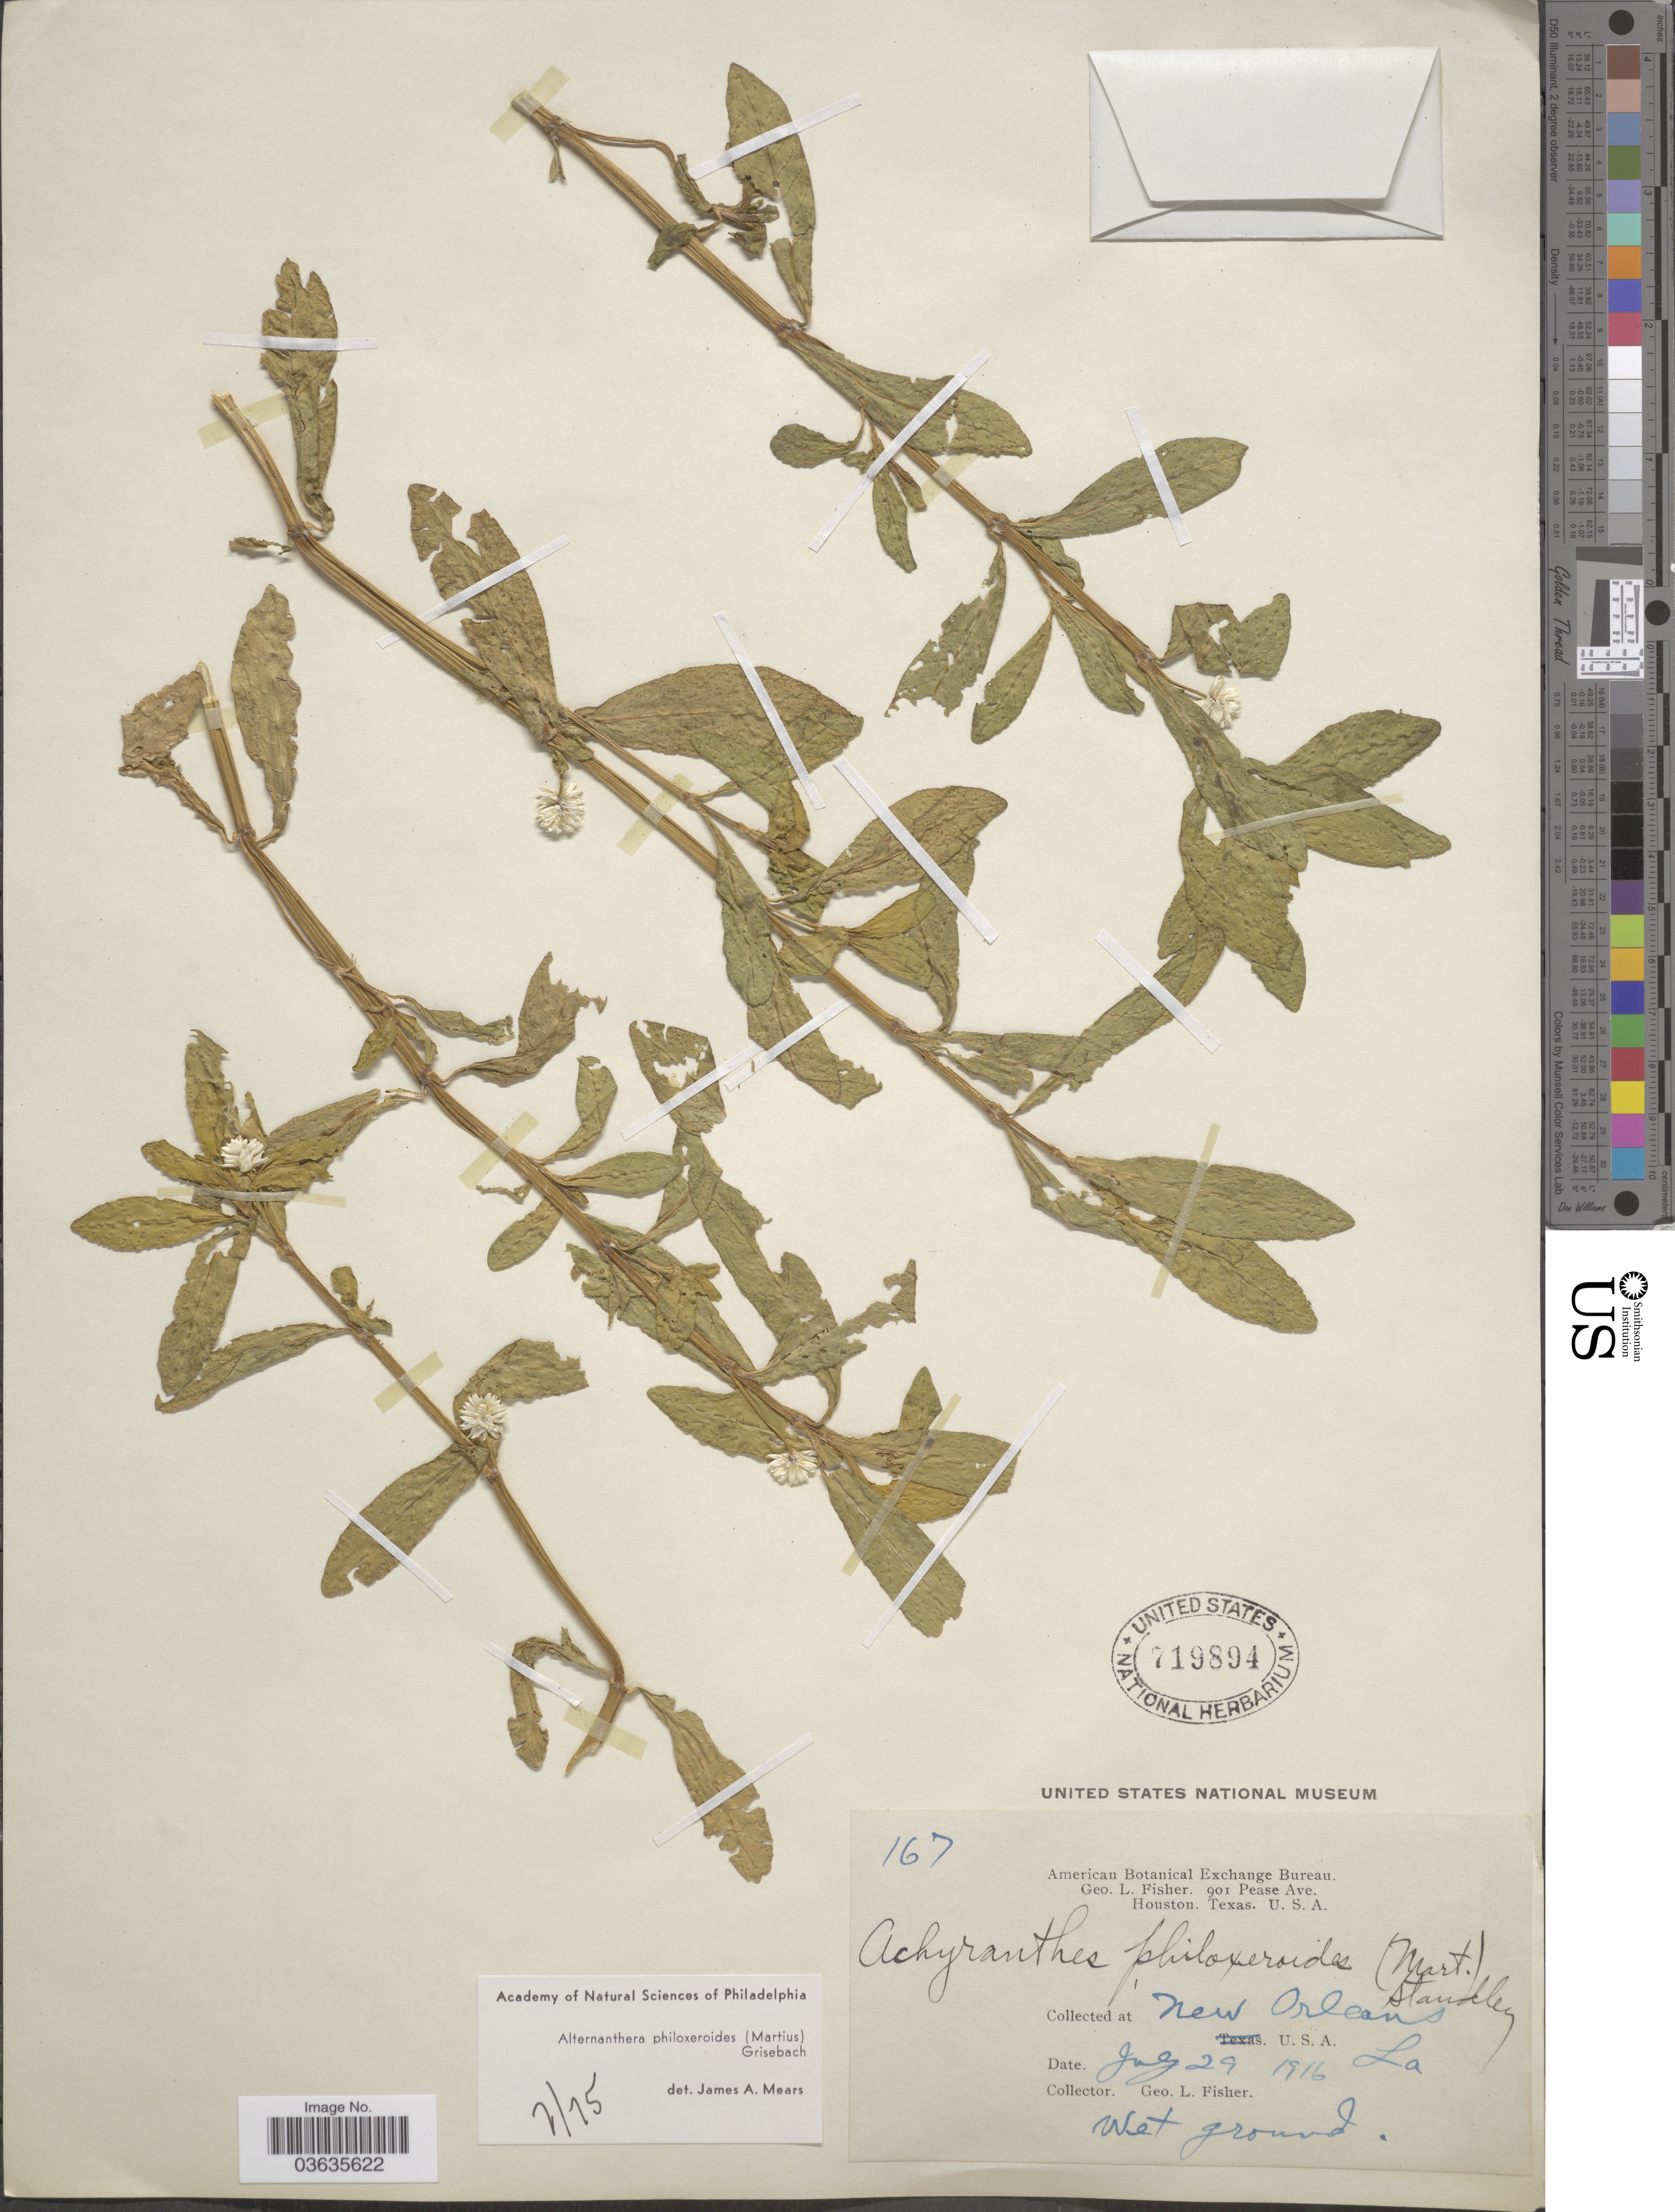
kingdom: Plantae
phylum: Tracheophyta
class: Magnoliopsida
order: Caryophyllales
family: Amaranthaceae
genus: Alternanthera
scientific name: Alternanthera philoxeroides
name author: (Mart.) Griseb.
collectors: G. L. Fisher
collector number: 167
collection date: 1916-07-29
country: United States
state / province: Louisiana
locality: At New Orleans.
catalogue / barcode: US 719894